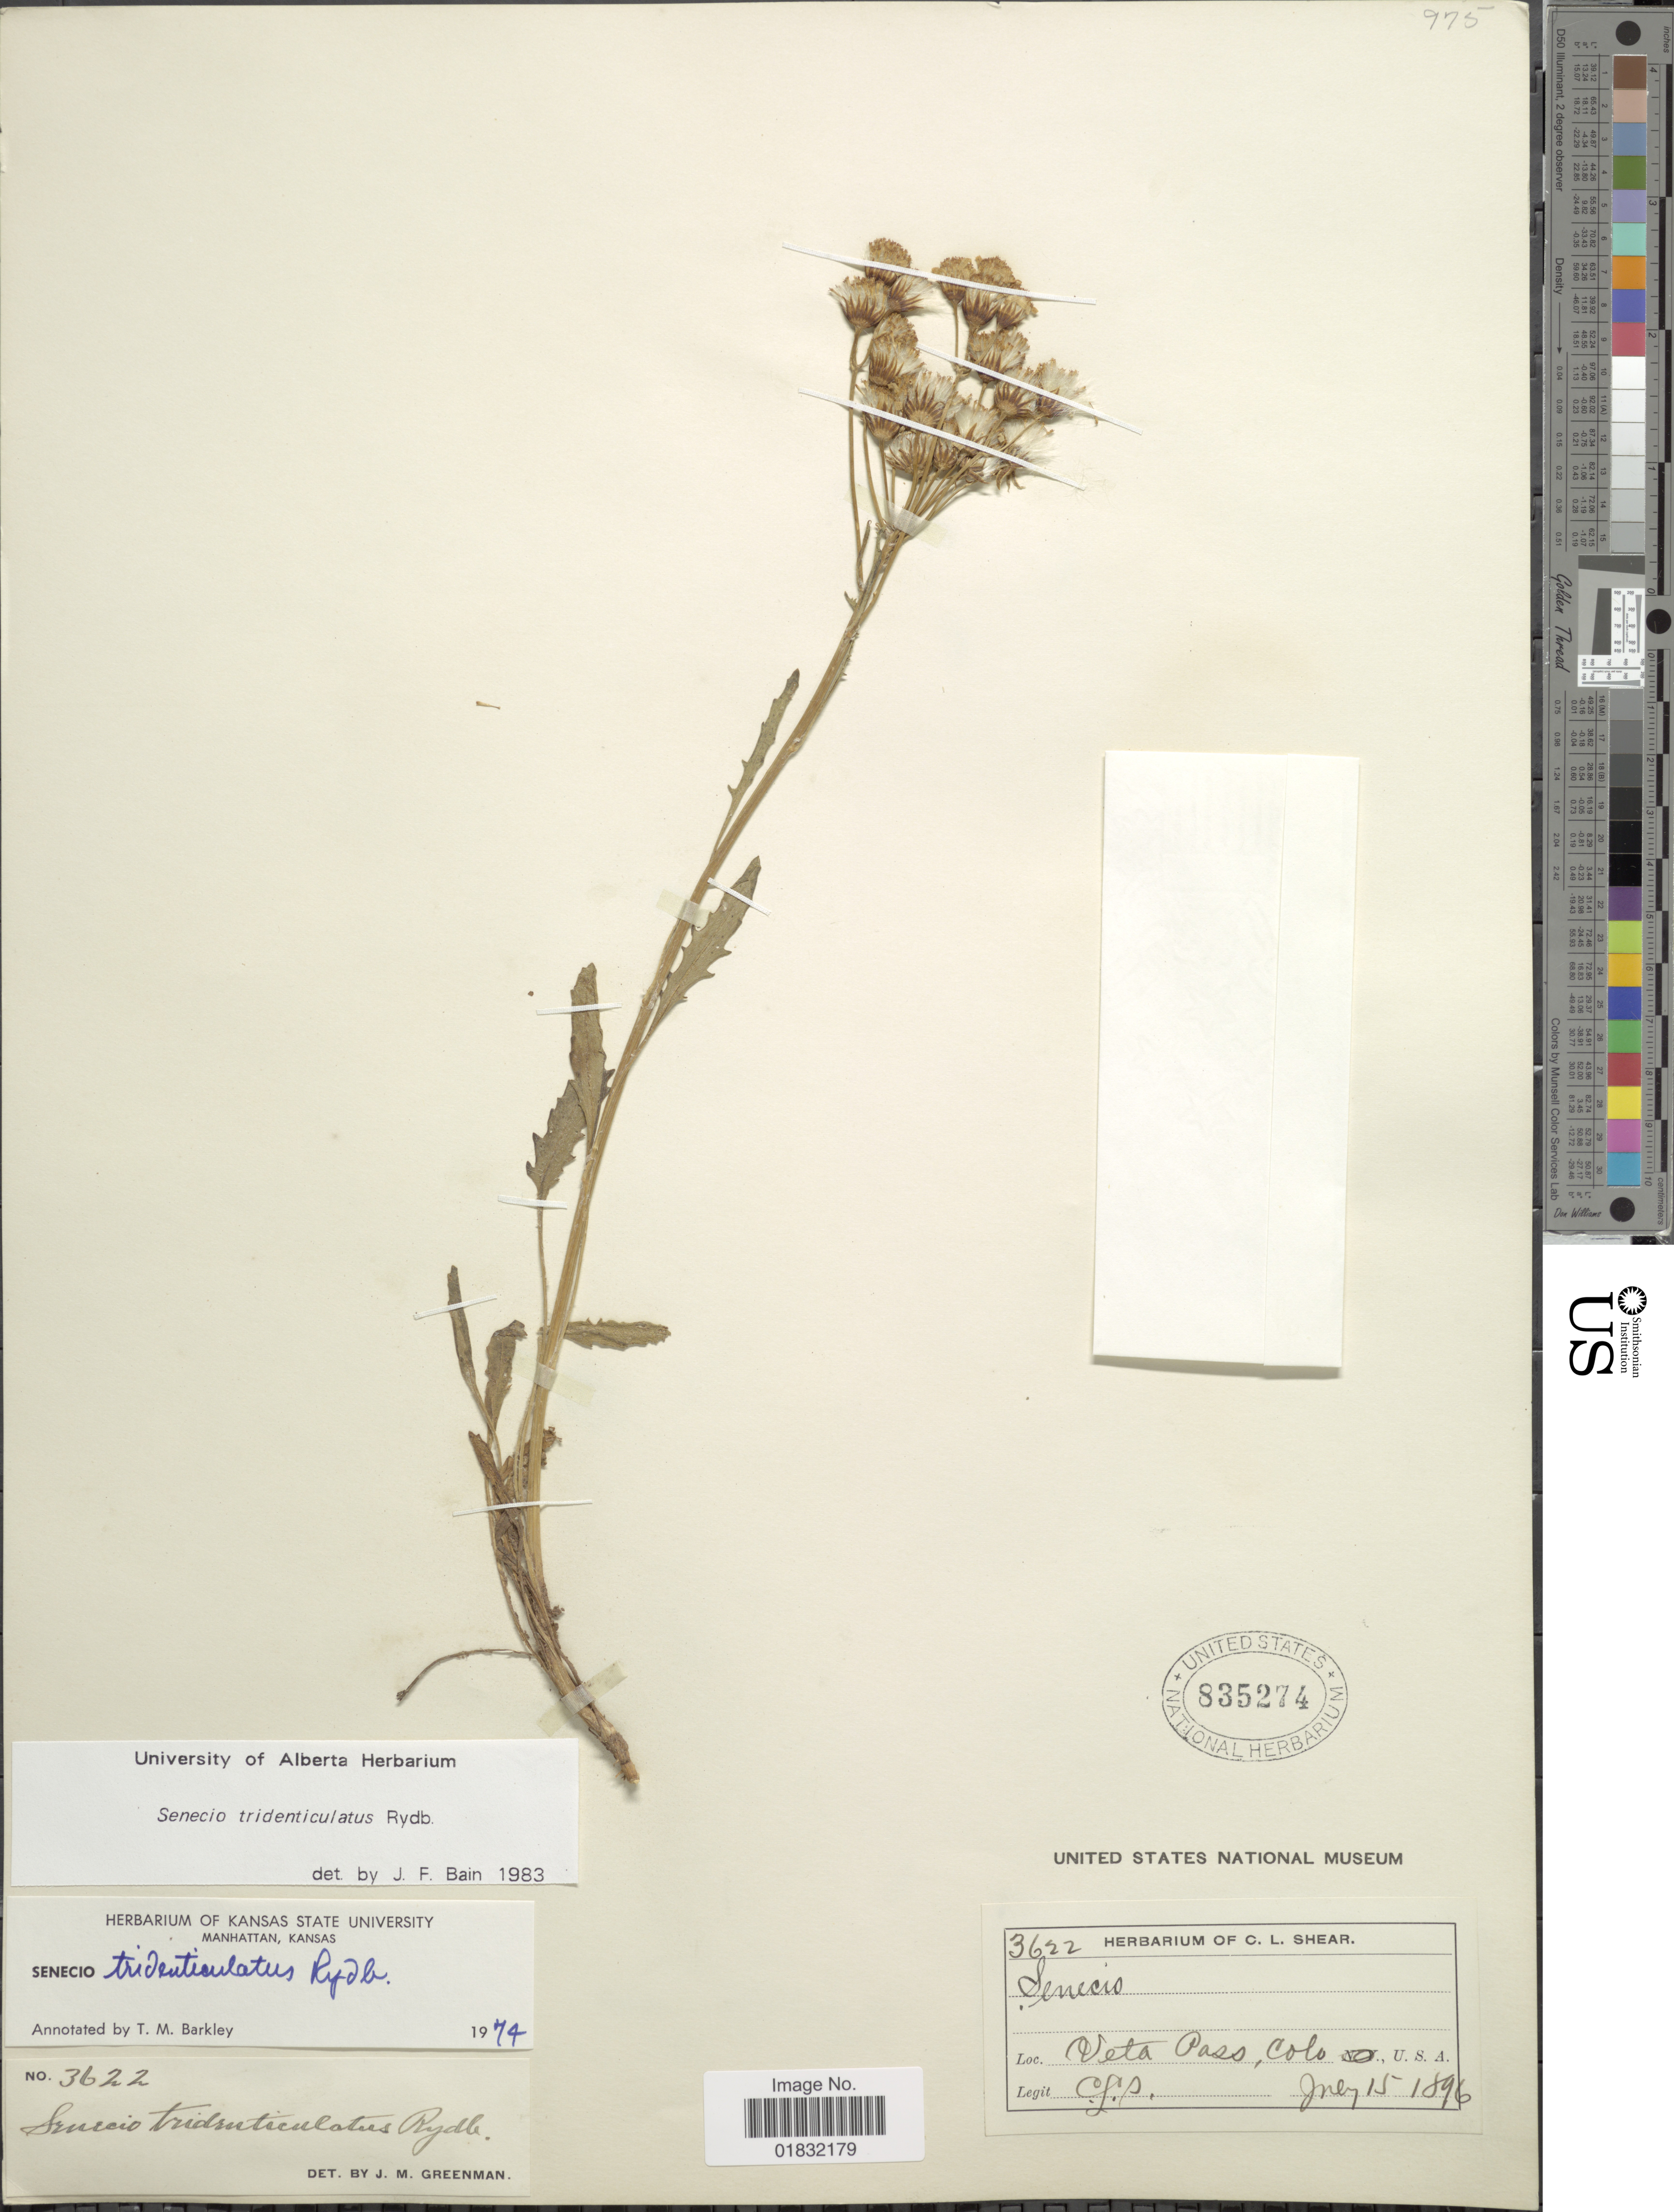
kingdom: Plantae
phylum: Tracheophyta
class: Magnoliopsida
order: Asterales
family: Asteraceae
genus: Packera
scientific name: Packera tridenticulata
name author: (Rydb.) W.A. Weber & Á. Löve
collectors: C. L. Shear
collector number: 3622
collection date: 1896-07-15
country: United States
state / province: Colorado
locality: Veta Pass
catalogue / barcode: US 835274